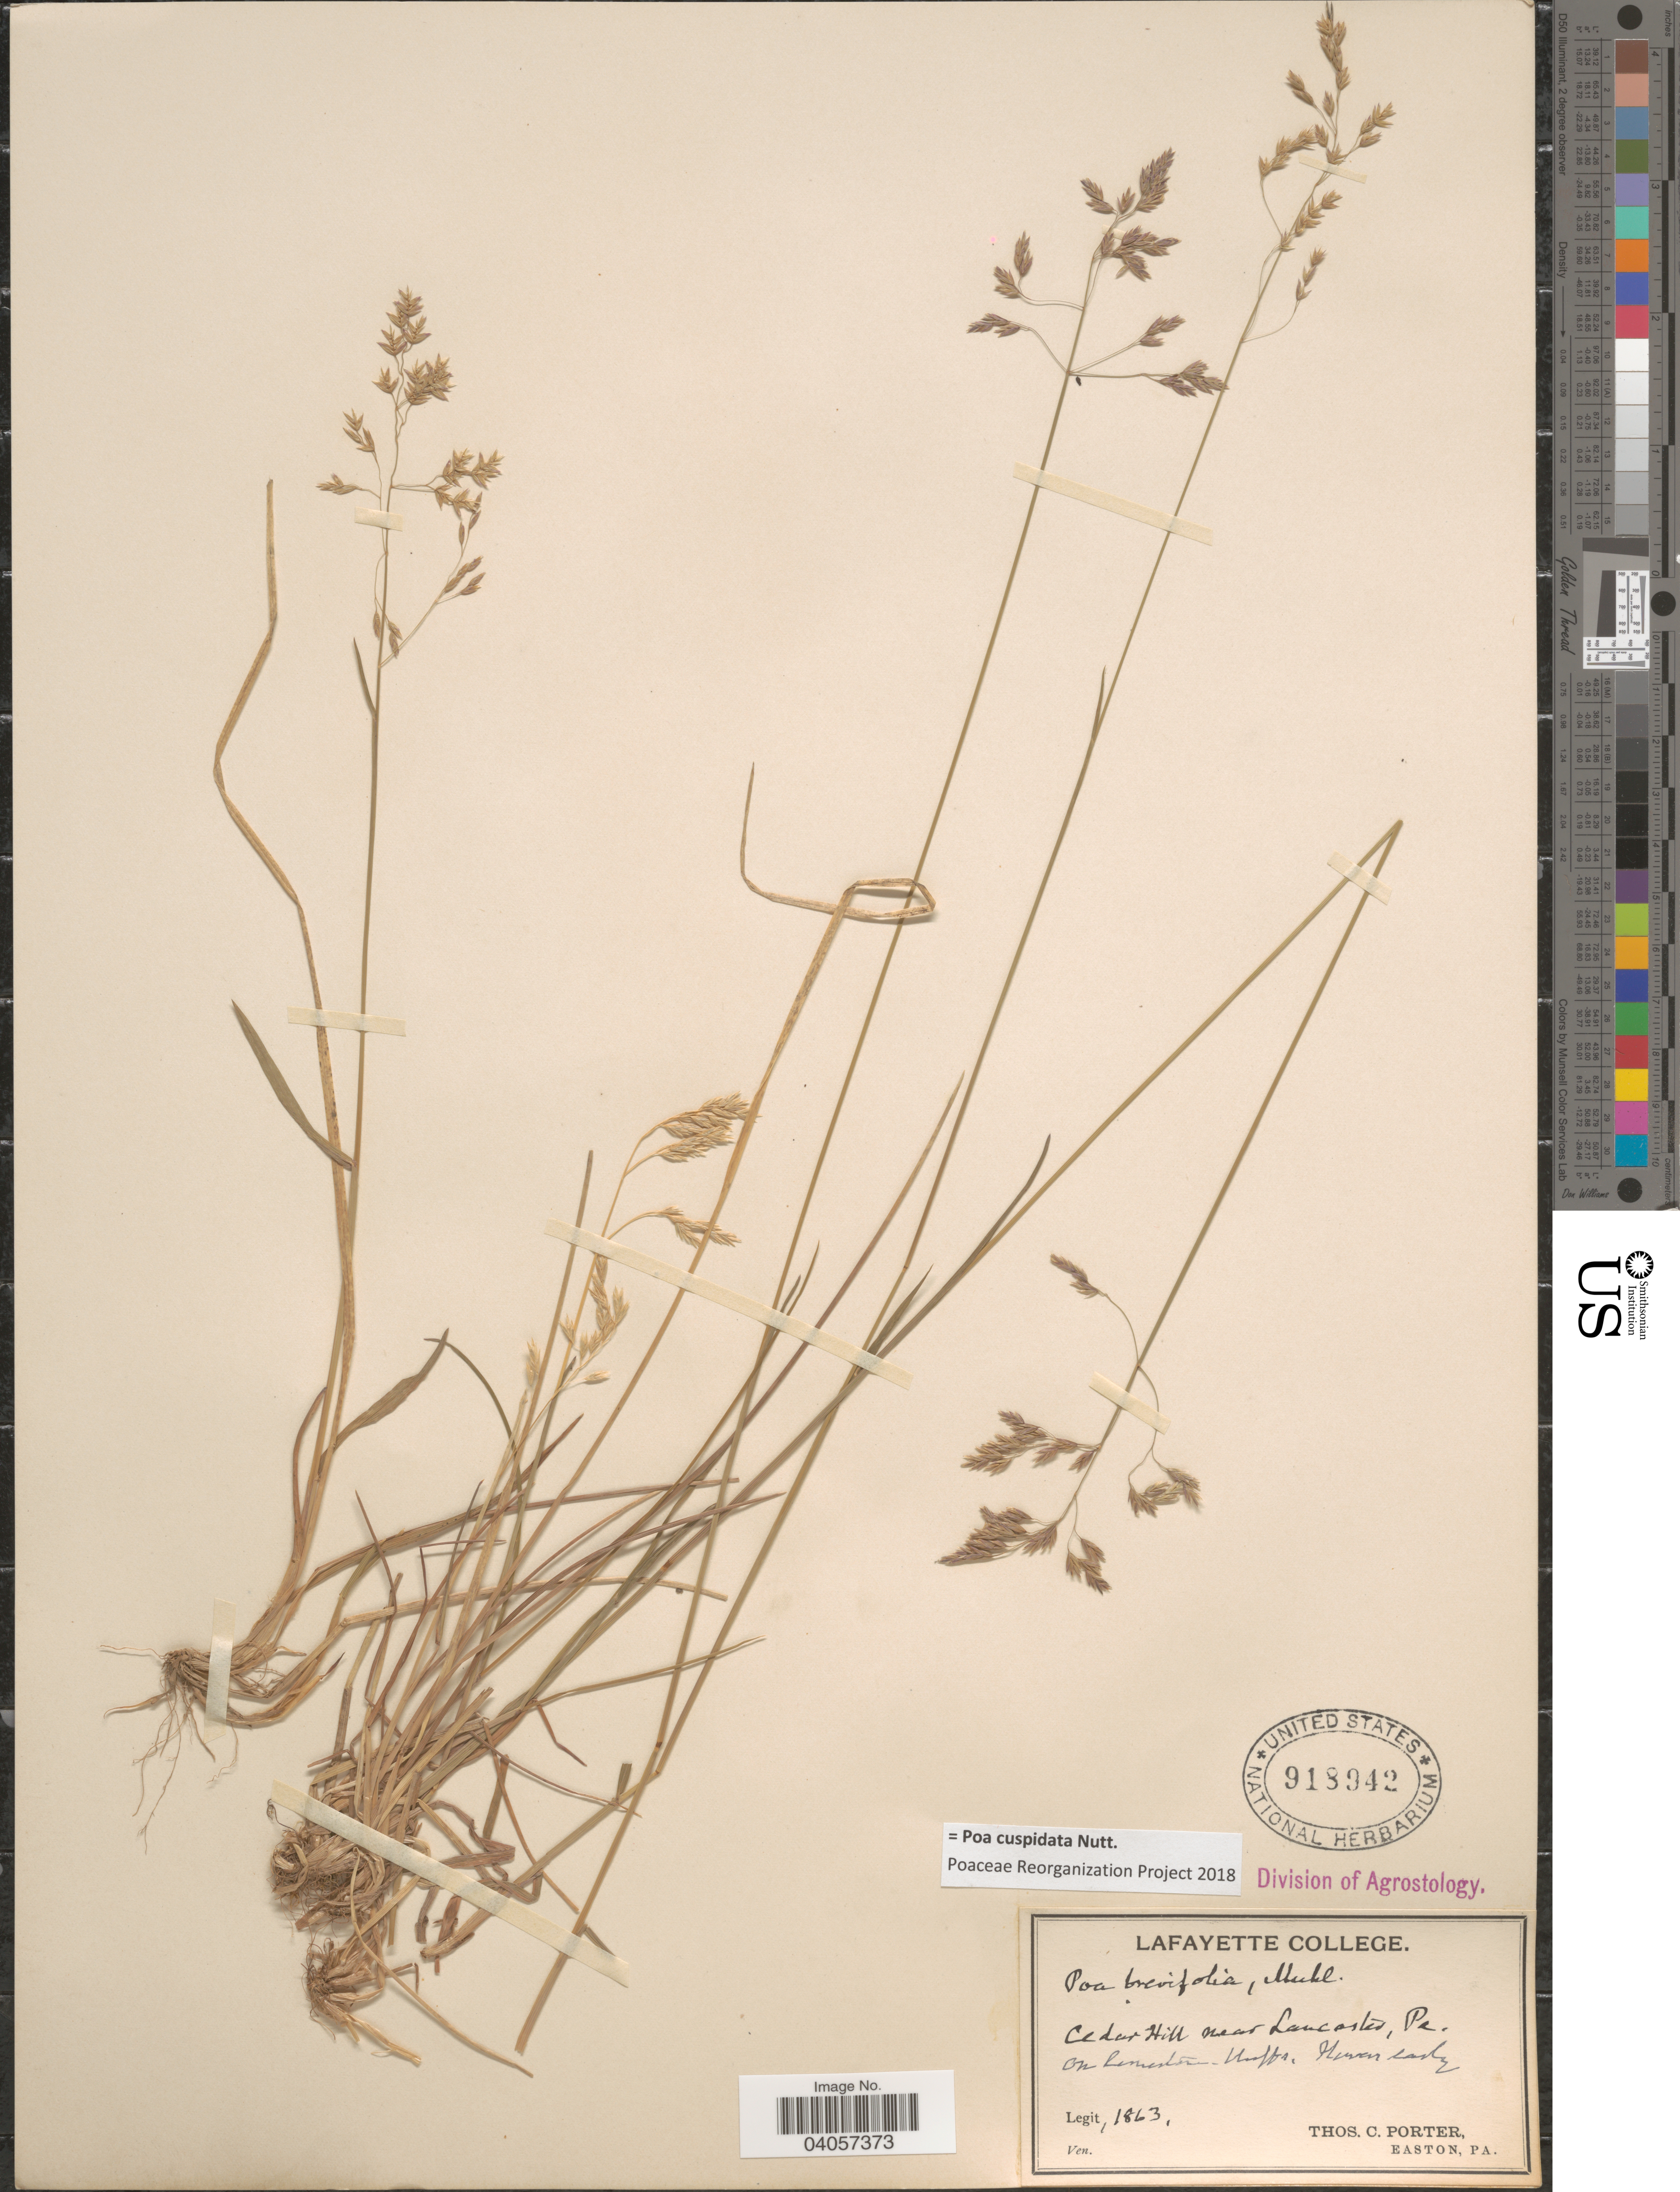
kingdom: Plantae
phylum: Tracheophyta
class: Liliopsida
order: Poales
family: Poaceae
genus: Poa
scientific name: Poa cuspidata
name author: Nutt.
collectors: T. Porter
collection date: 1863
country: United States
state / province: Pennsylvania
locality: Ceder Hill near Lancaster.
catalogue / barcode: US 918942